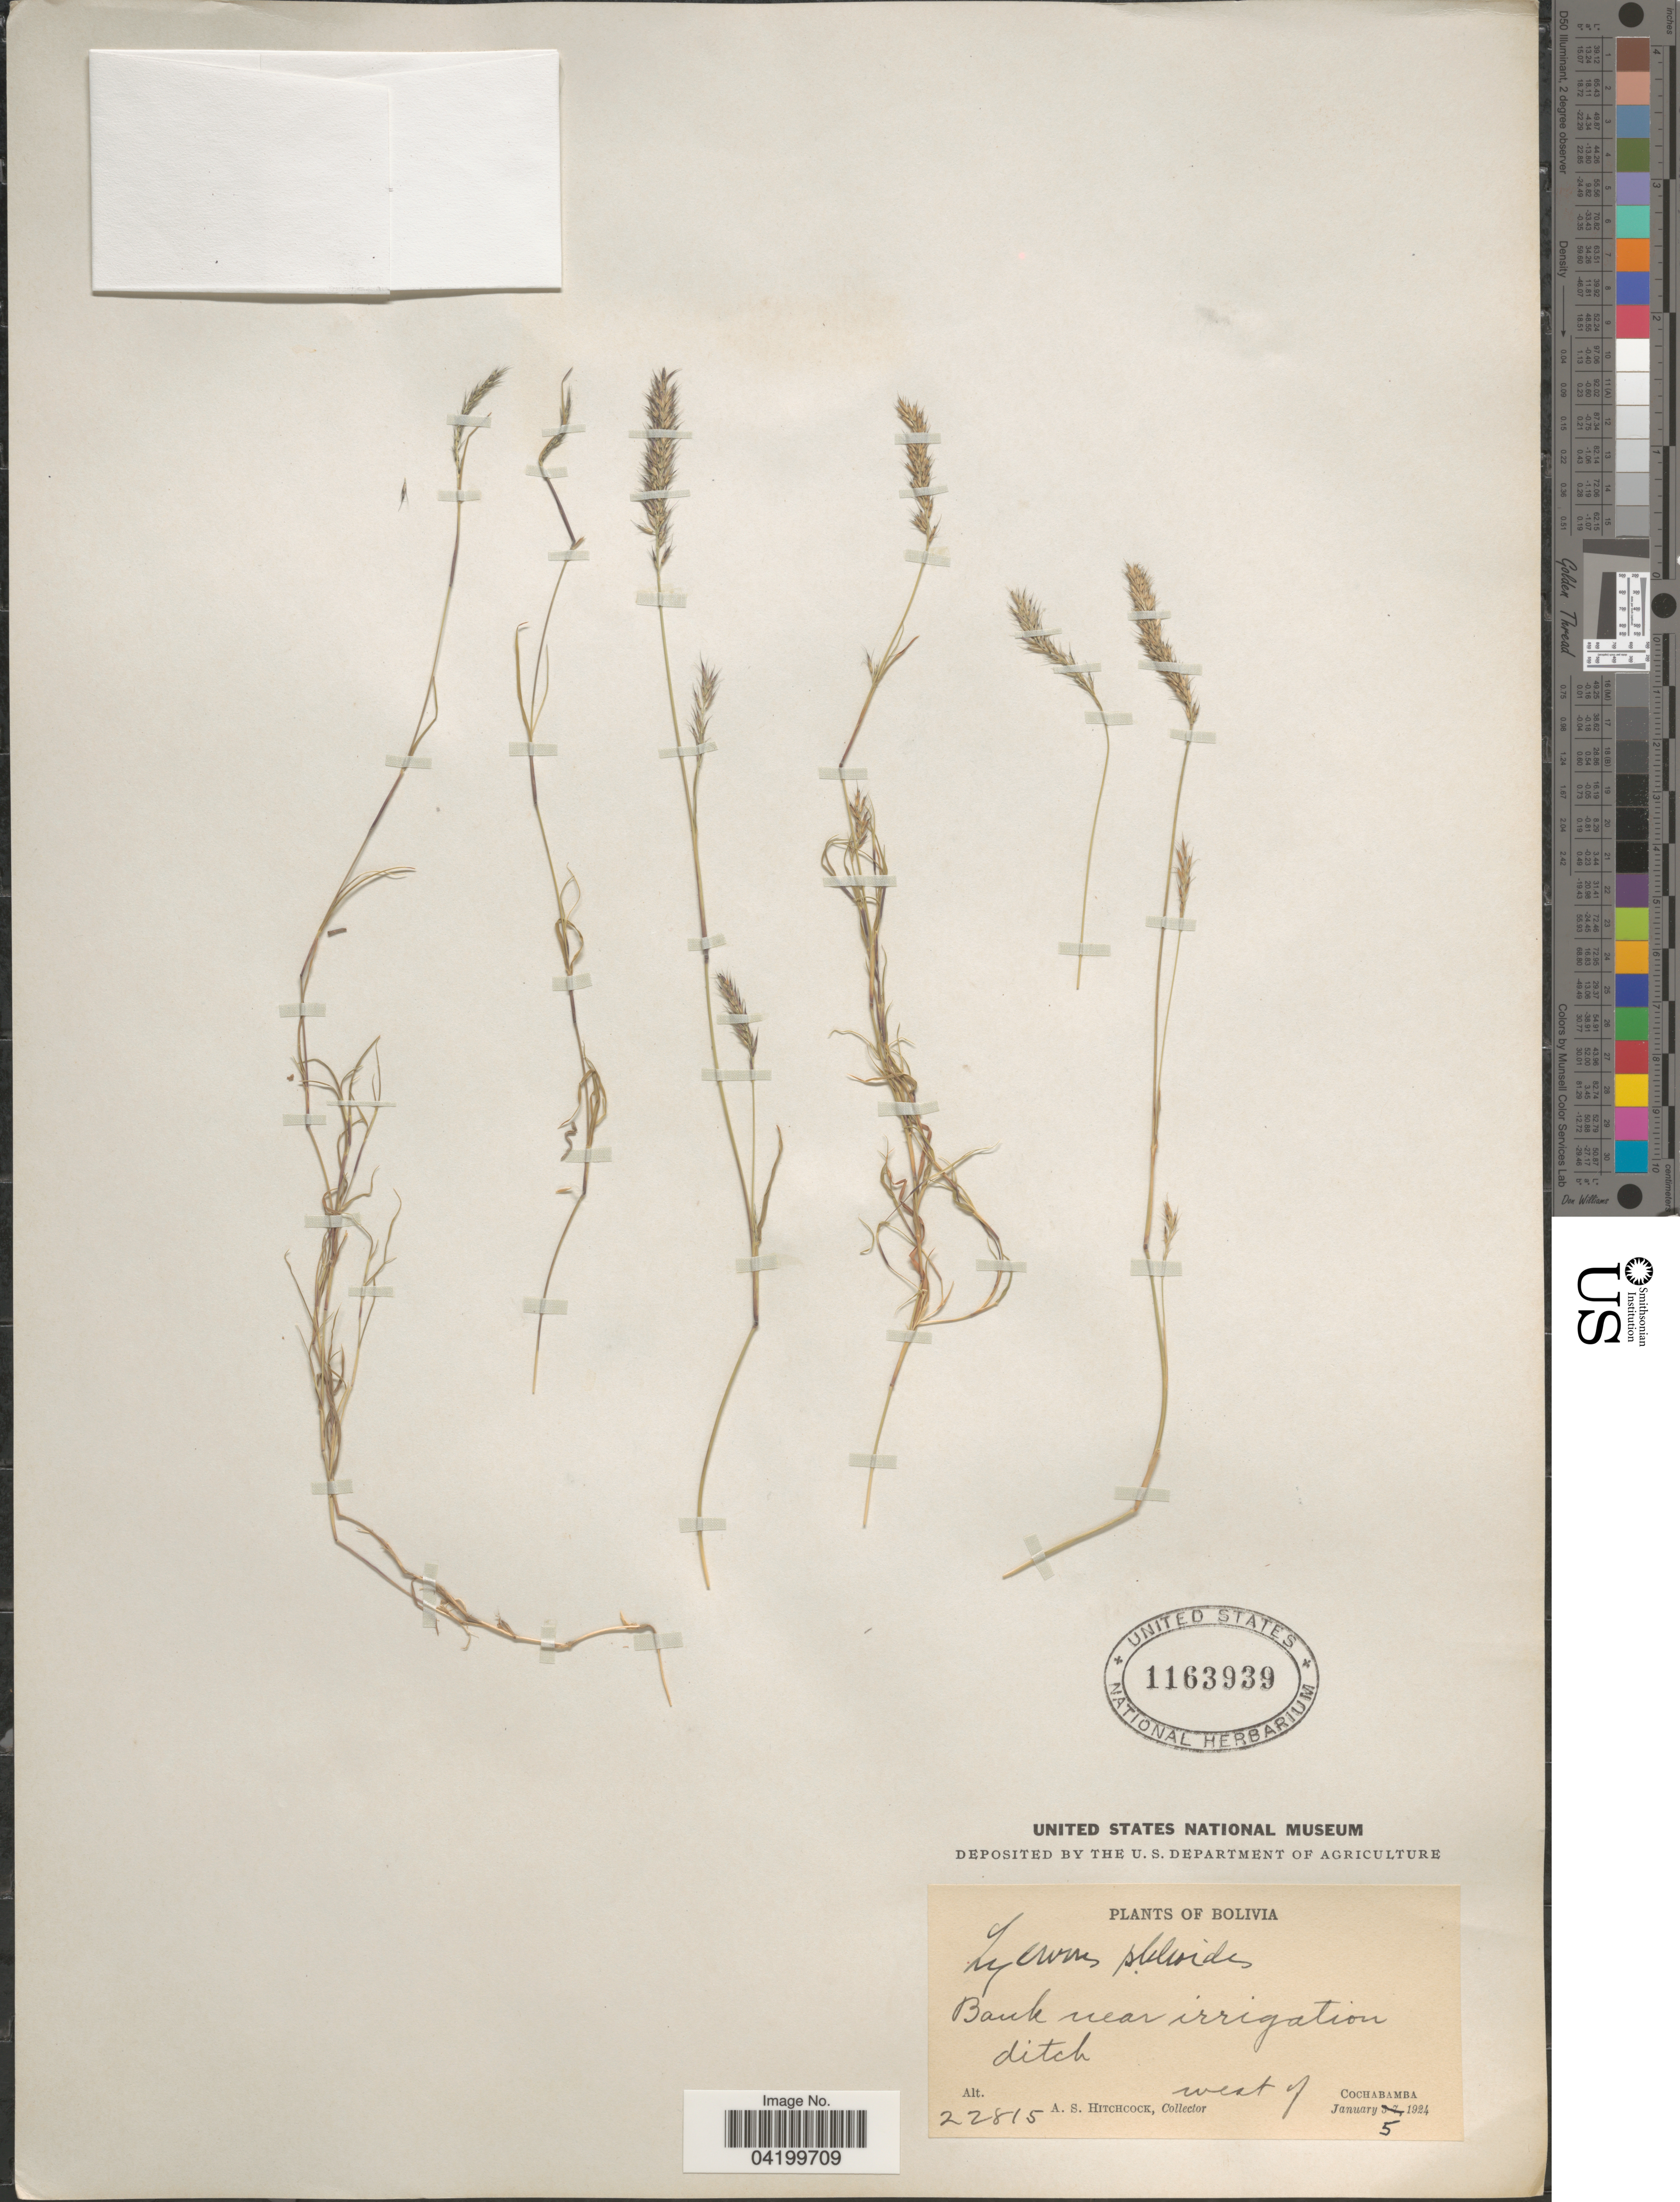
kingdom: Plantae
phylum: Tracheophyta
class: Liliopsida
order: Poales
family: Poaceae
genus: Muhlenbergia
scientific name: Muhlenbergia phleoides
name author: (Kunth) Columbus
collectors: A. S. Hitchcock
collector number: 22815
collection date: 1924-01-05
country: Bolivia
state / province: Cochabamba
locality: West of Cochabamba.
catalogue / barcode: US 1163939